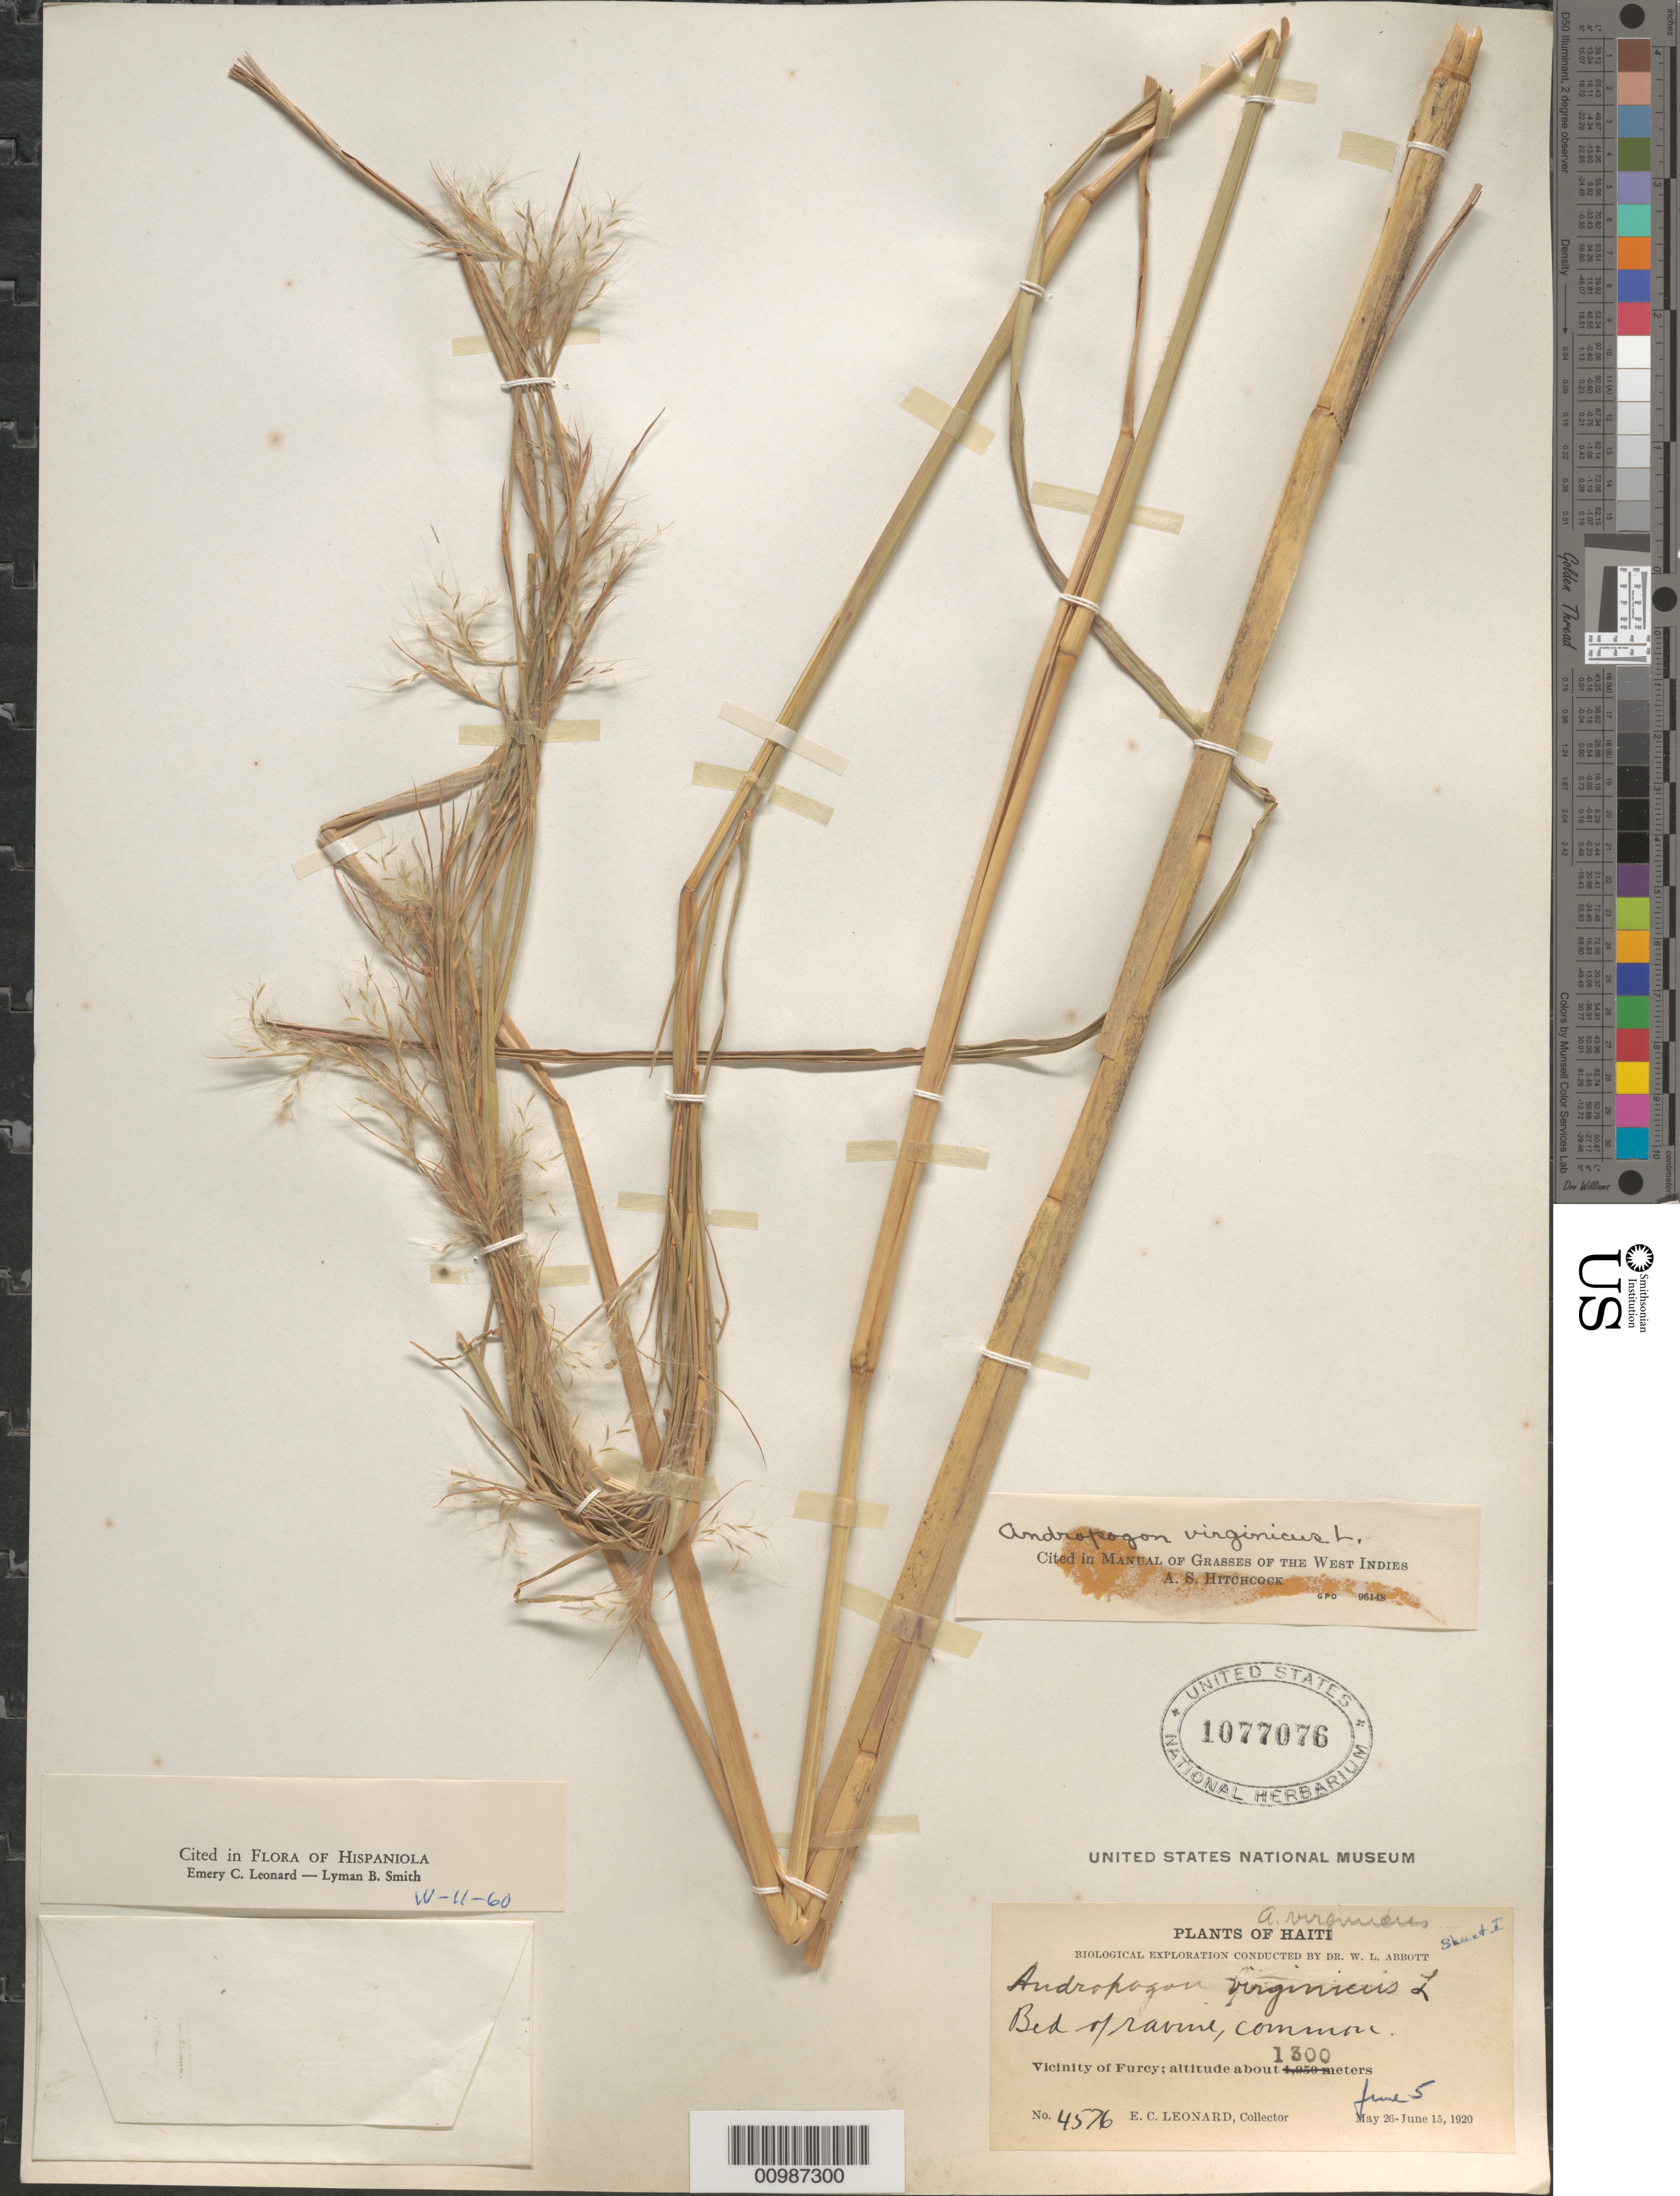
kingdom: Plantae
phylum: Tracheophyta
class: Liliopsida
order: Poales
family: Poaceae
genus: Andropogon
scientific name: Andropogon virginicus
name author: L.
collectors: E. C. Leonard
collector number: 4576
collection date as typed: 05 Jun 1920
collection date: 1920-06-05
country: Haiti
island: Hispaniola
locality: Vicinity of Furcy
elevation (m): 1300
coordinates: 0 N, 0 E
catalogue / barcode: US 1077076